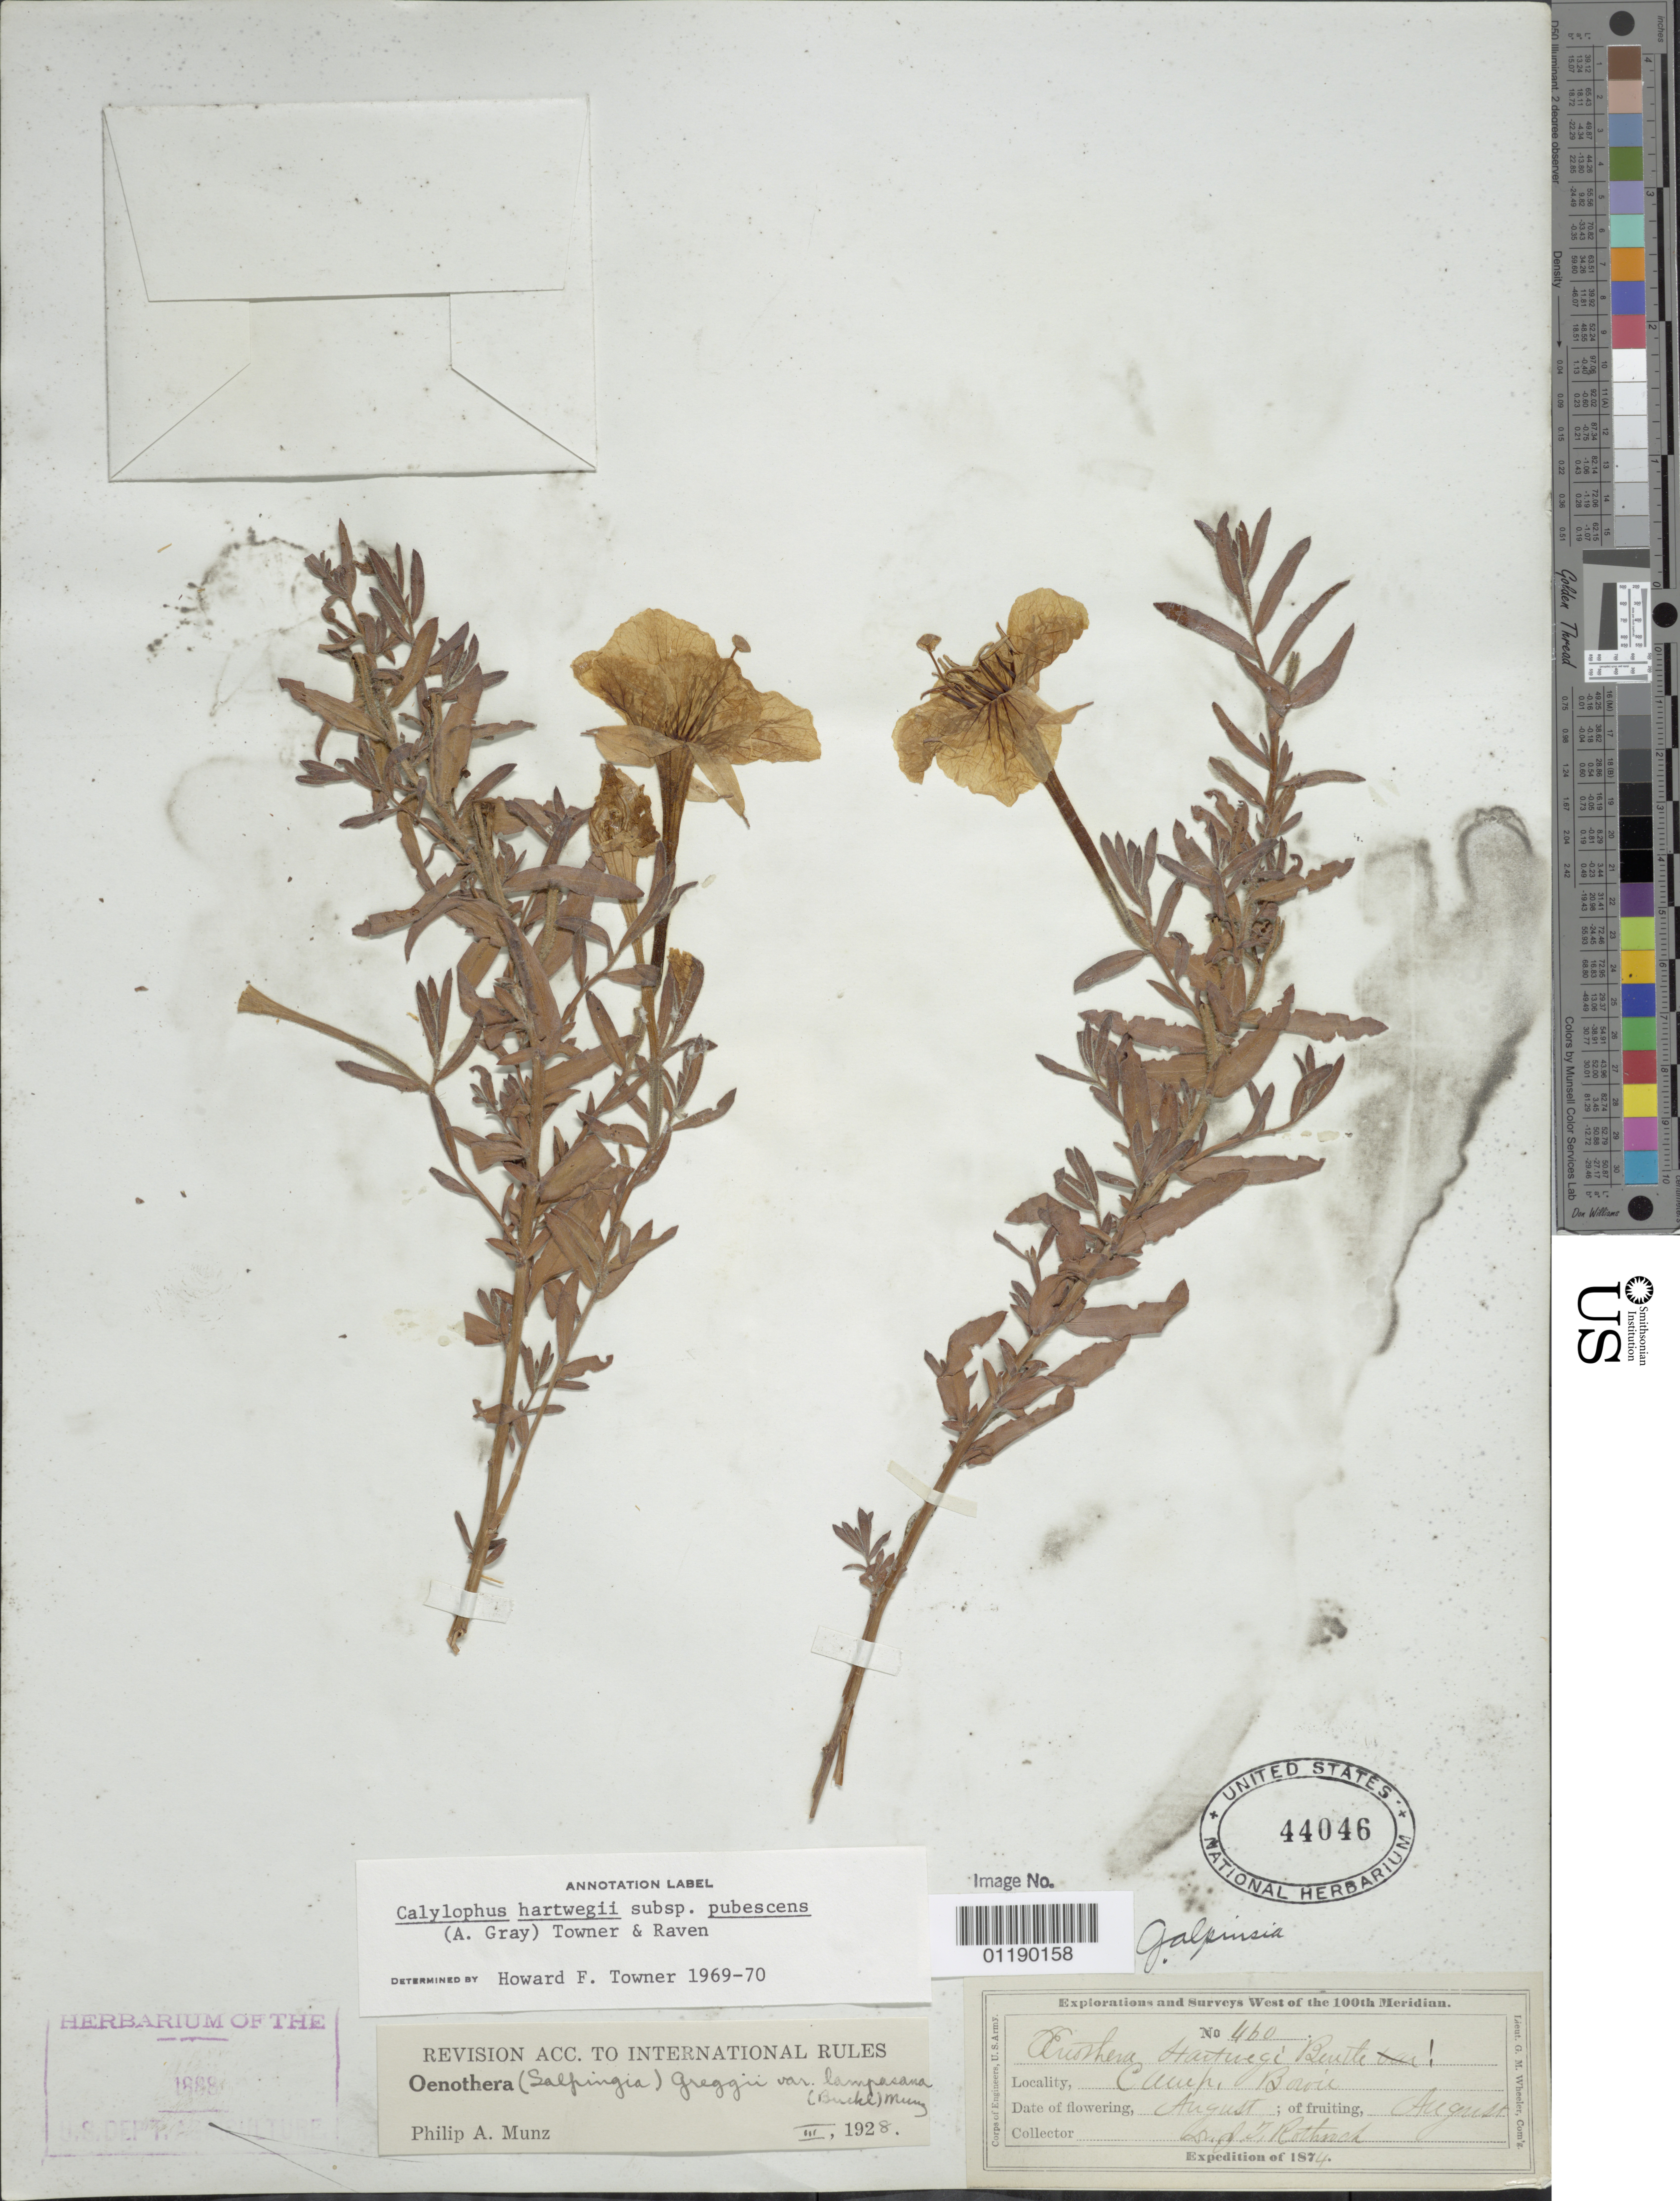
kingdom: Plantae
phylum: Tracheophyta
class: Magnoliopsida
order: Myrtales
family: Onagraceae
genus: Oenothera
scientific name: Oenothera hartwegii subsp. pubescens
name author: (A. Gray) W.L. Wagner & Hoch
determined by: Towner, H. F.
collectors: J. T. Rothrock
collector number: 460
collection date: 1874-08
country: United States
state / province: New Mexico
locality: Camp Bowie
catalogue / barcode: US 44046